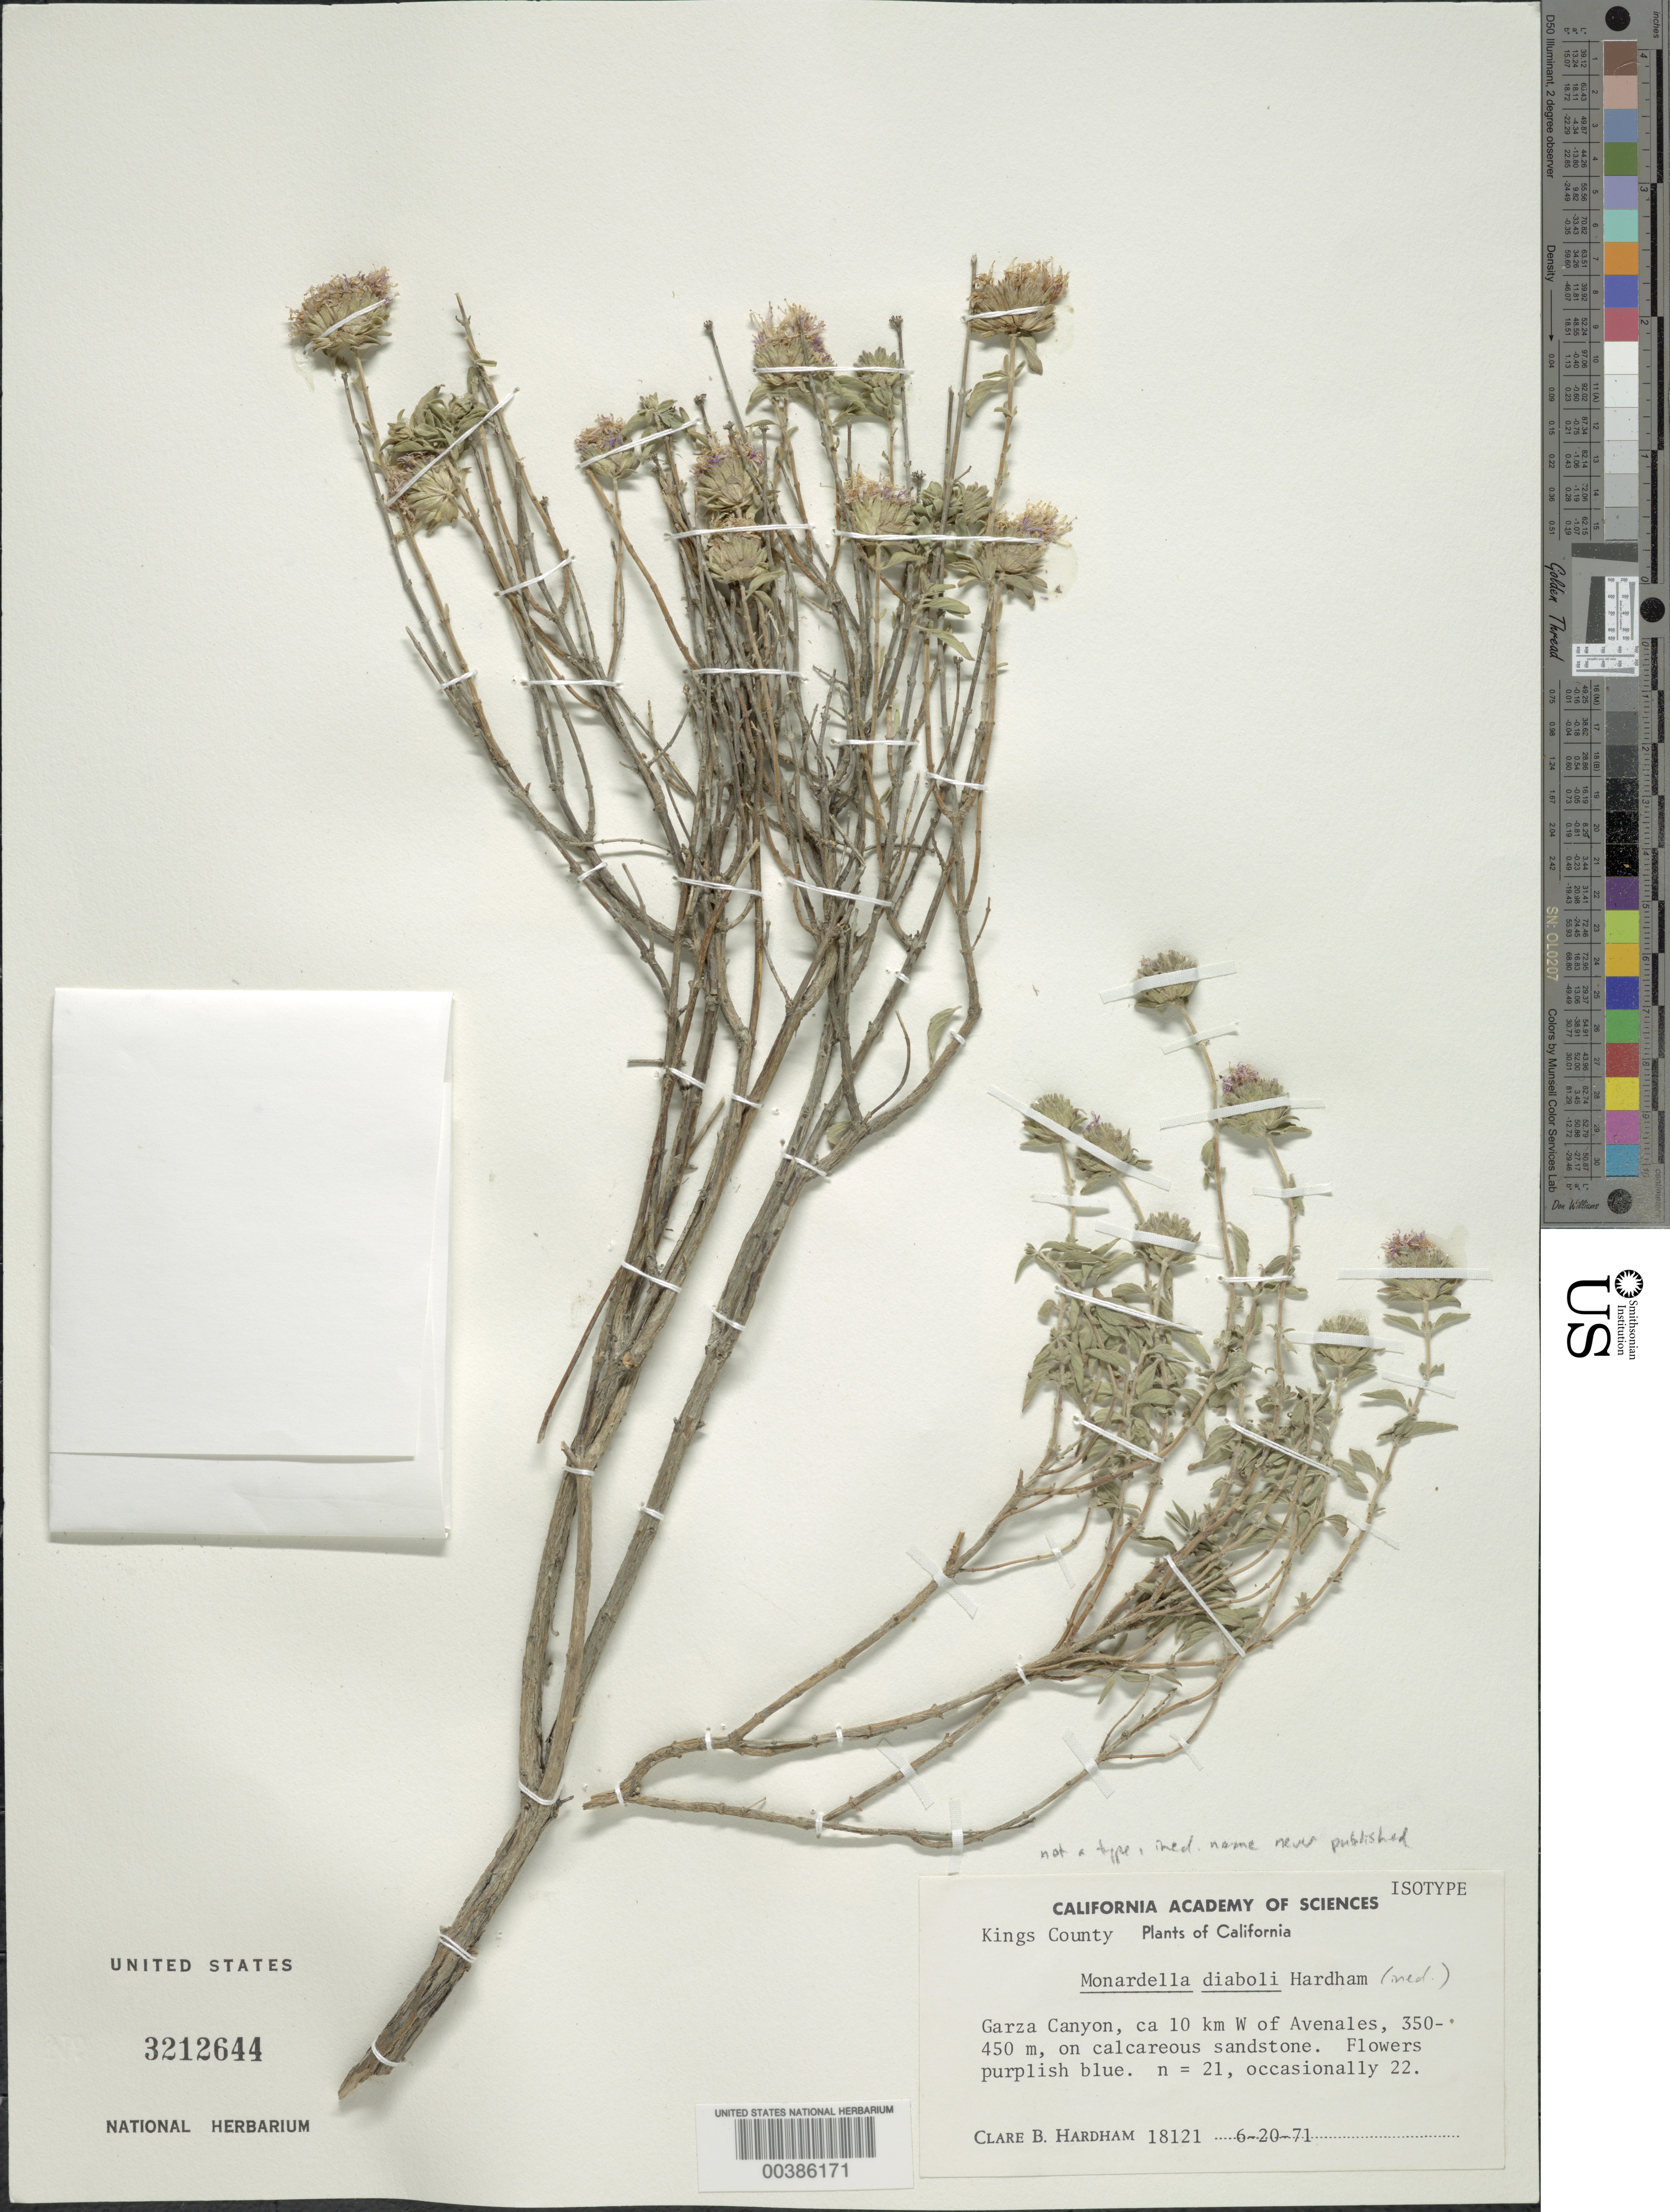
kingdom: Plantae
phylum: Tracheophyta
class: Magnoliopsida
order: Lamiales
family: Lamiaceae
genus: Monardella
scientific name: Monardella sp.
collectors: C. Hardham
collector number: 18121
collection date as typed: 20 Jun 1971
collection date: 1971-06-20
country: United States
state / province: California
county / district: Kings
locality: Garza Canyon, ca 10 km W of Avenales.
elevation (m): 250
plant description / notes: Specimen labeled as isotype of Monardella diaboli Hardham; ined. name apparently never published.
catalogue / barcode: US 3212644